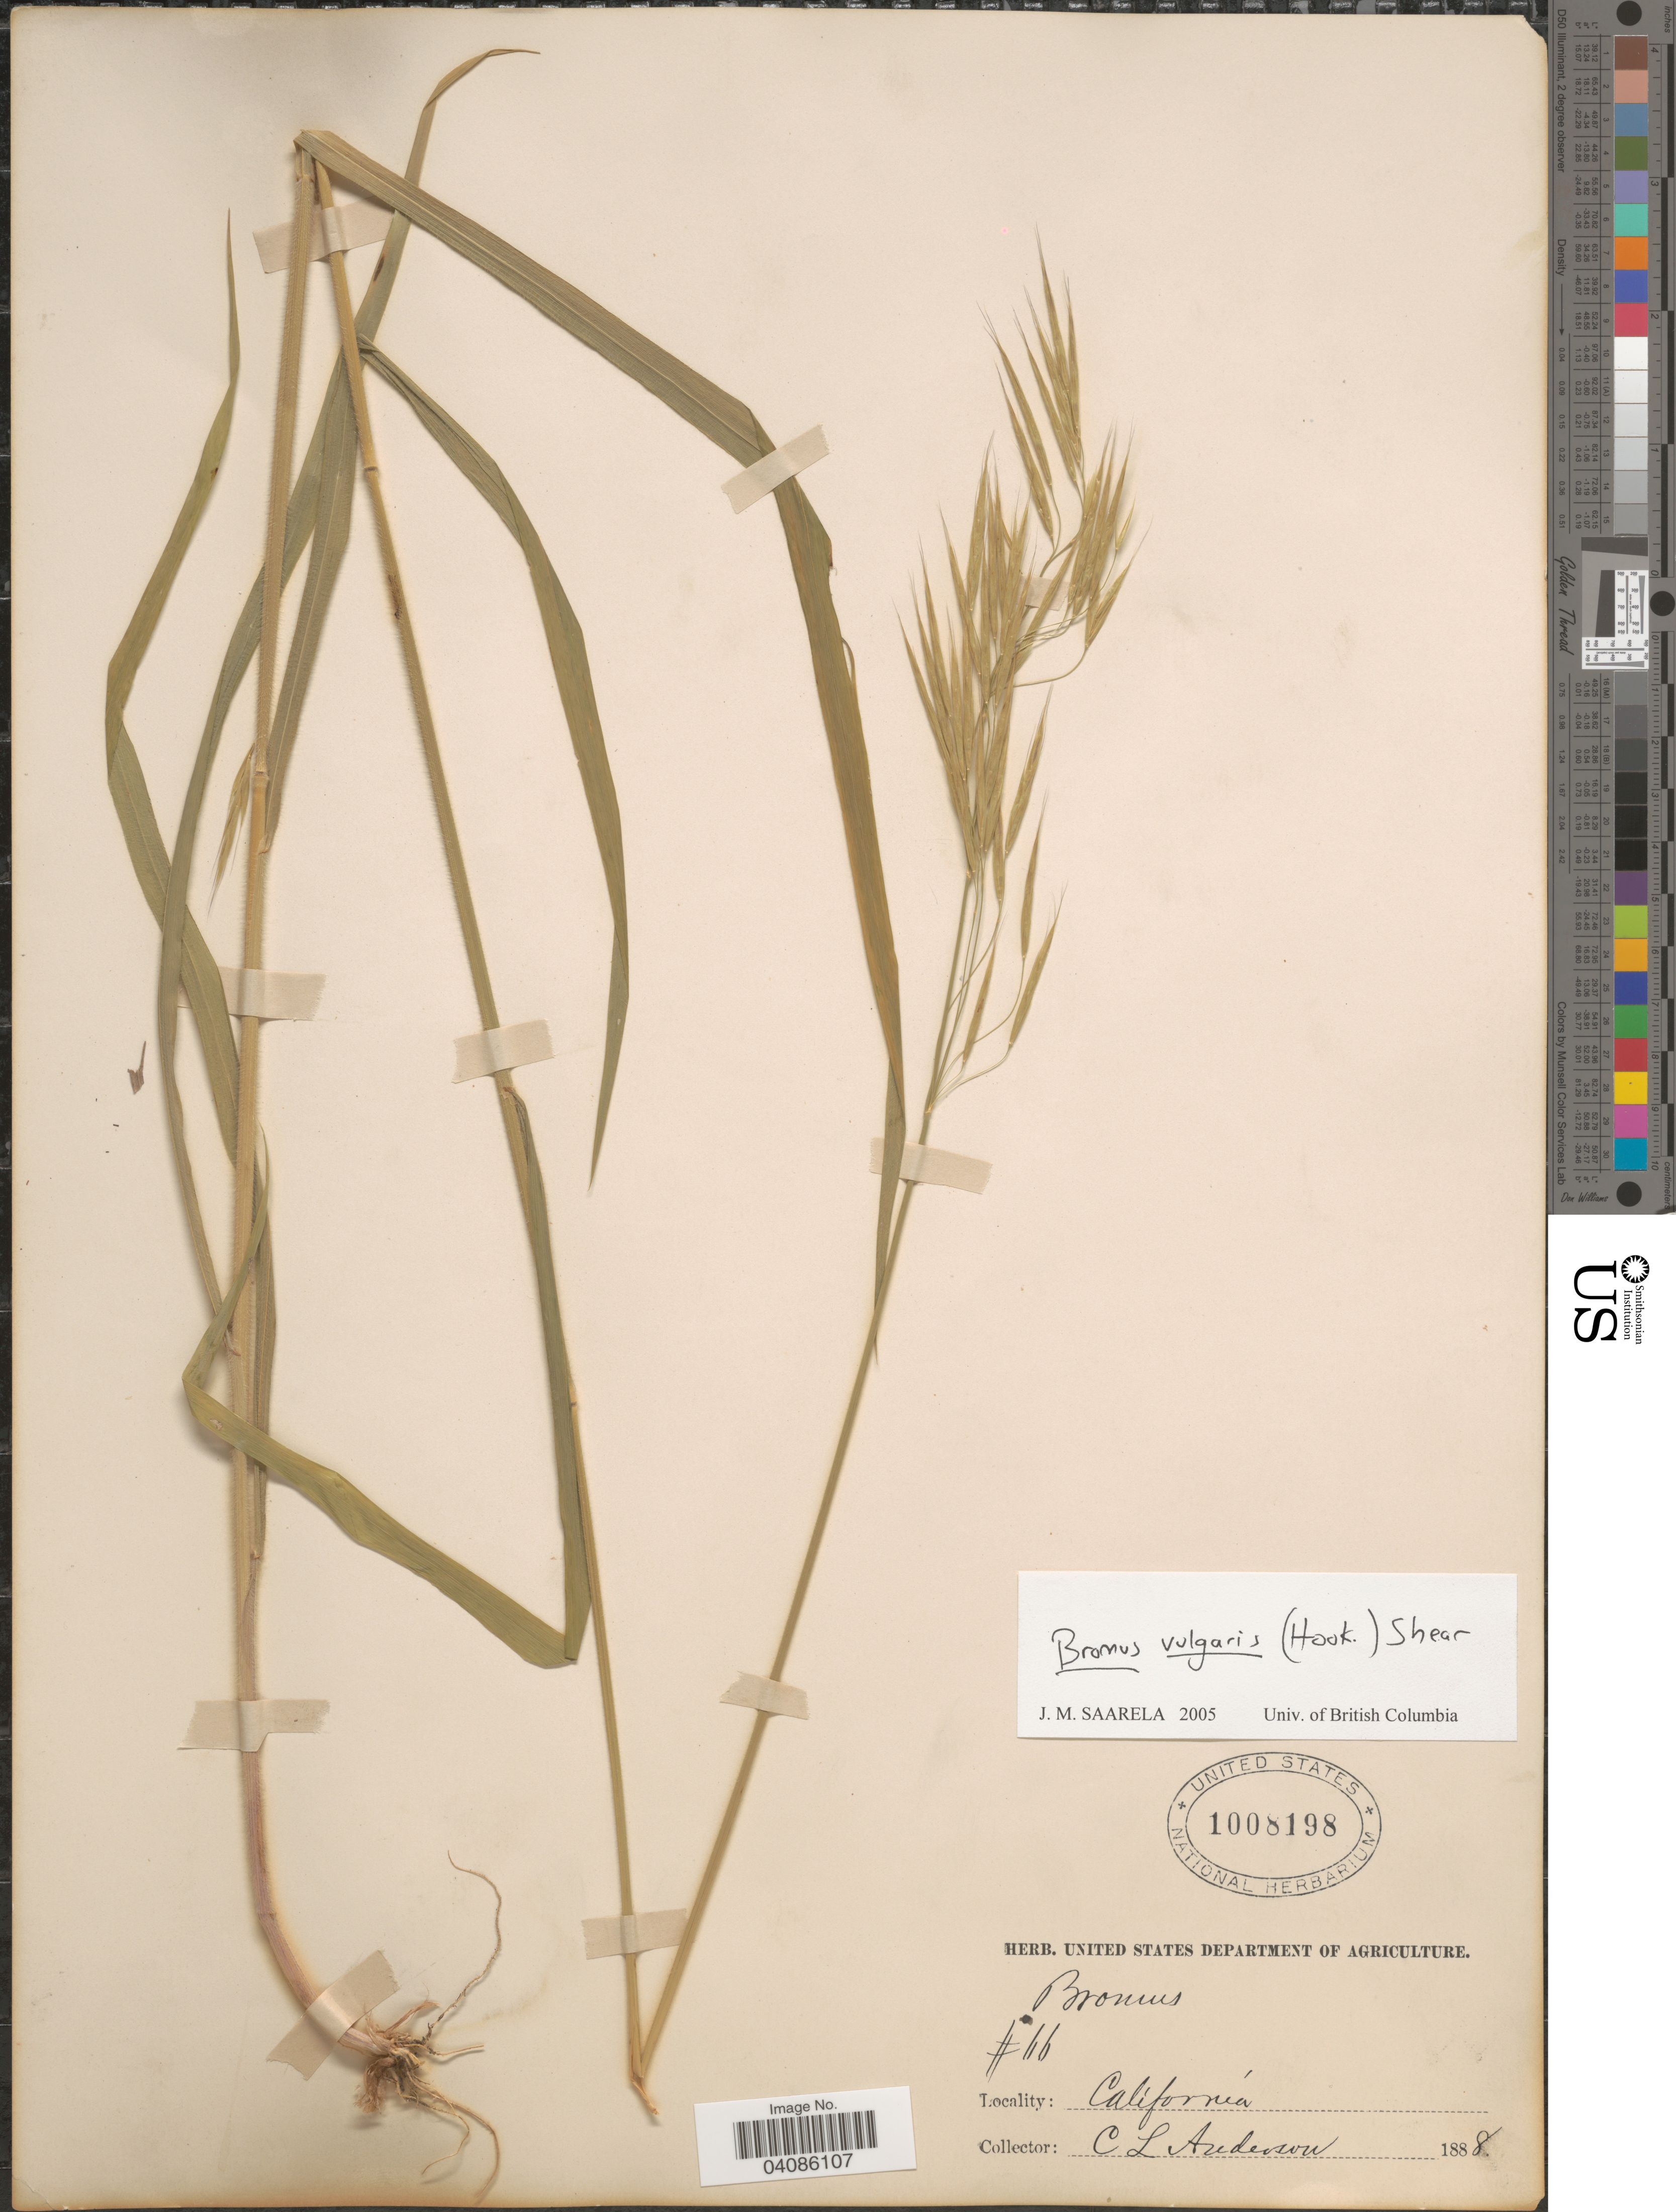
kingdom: Plantae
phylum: Tracheophyta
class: Liliopsida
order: Poales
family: Poaceae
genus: Bromus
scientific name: Bromus vulgaris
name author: (Hook.) Shear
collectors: C. L. Anderson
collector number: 66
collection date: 1888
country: United States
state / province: California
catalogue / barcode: US 1008198